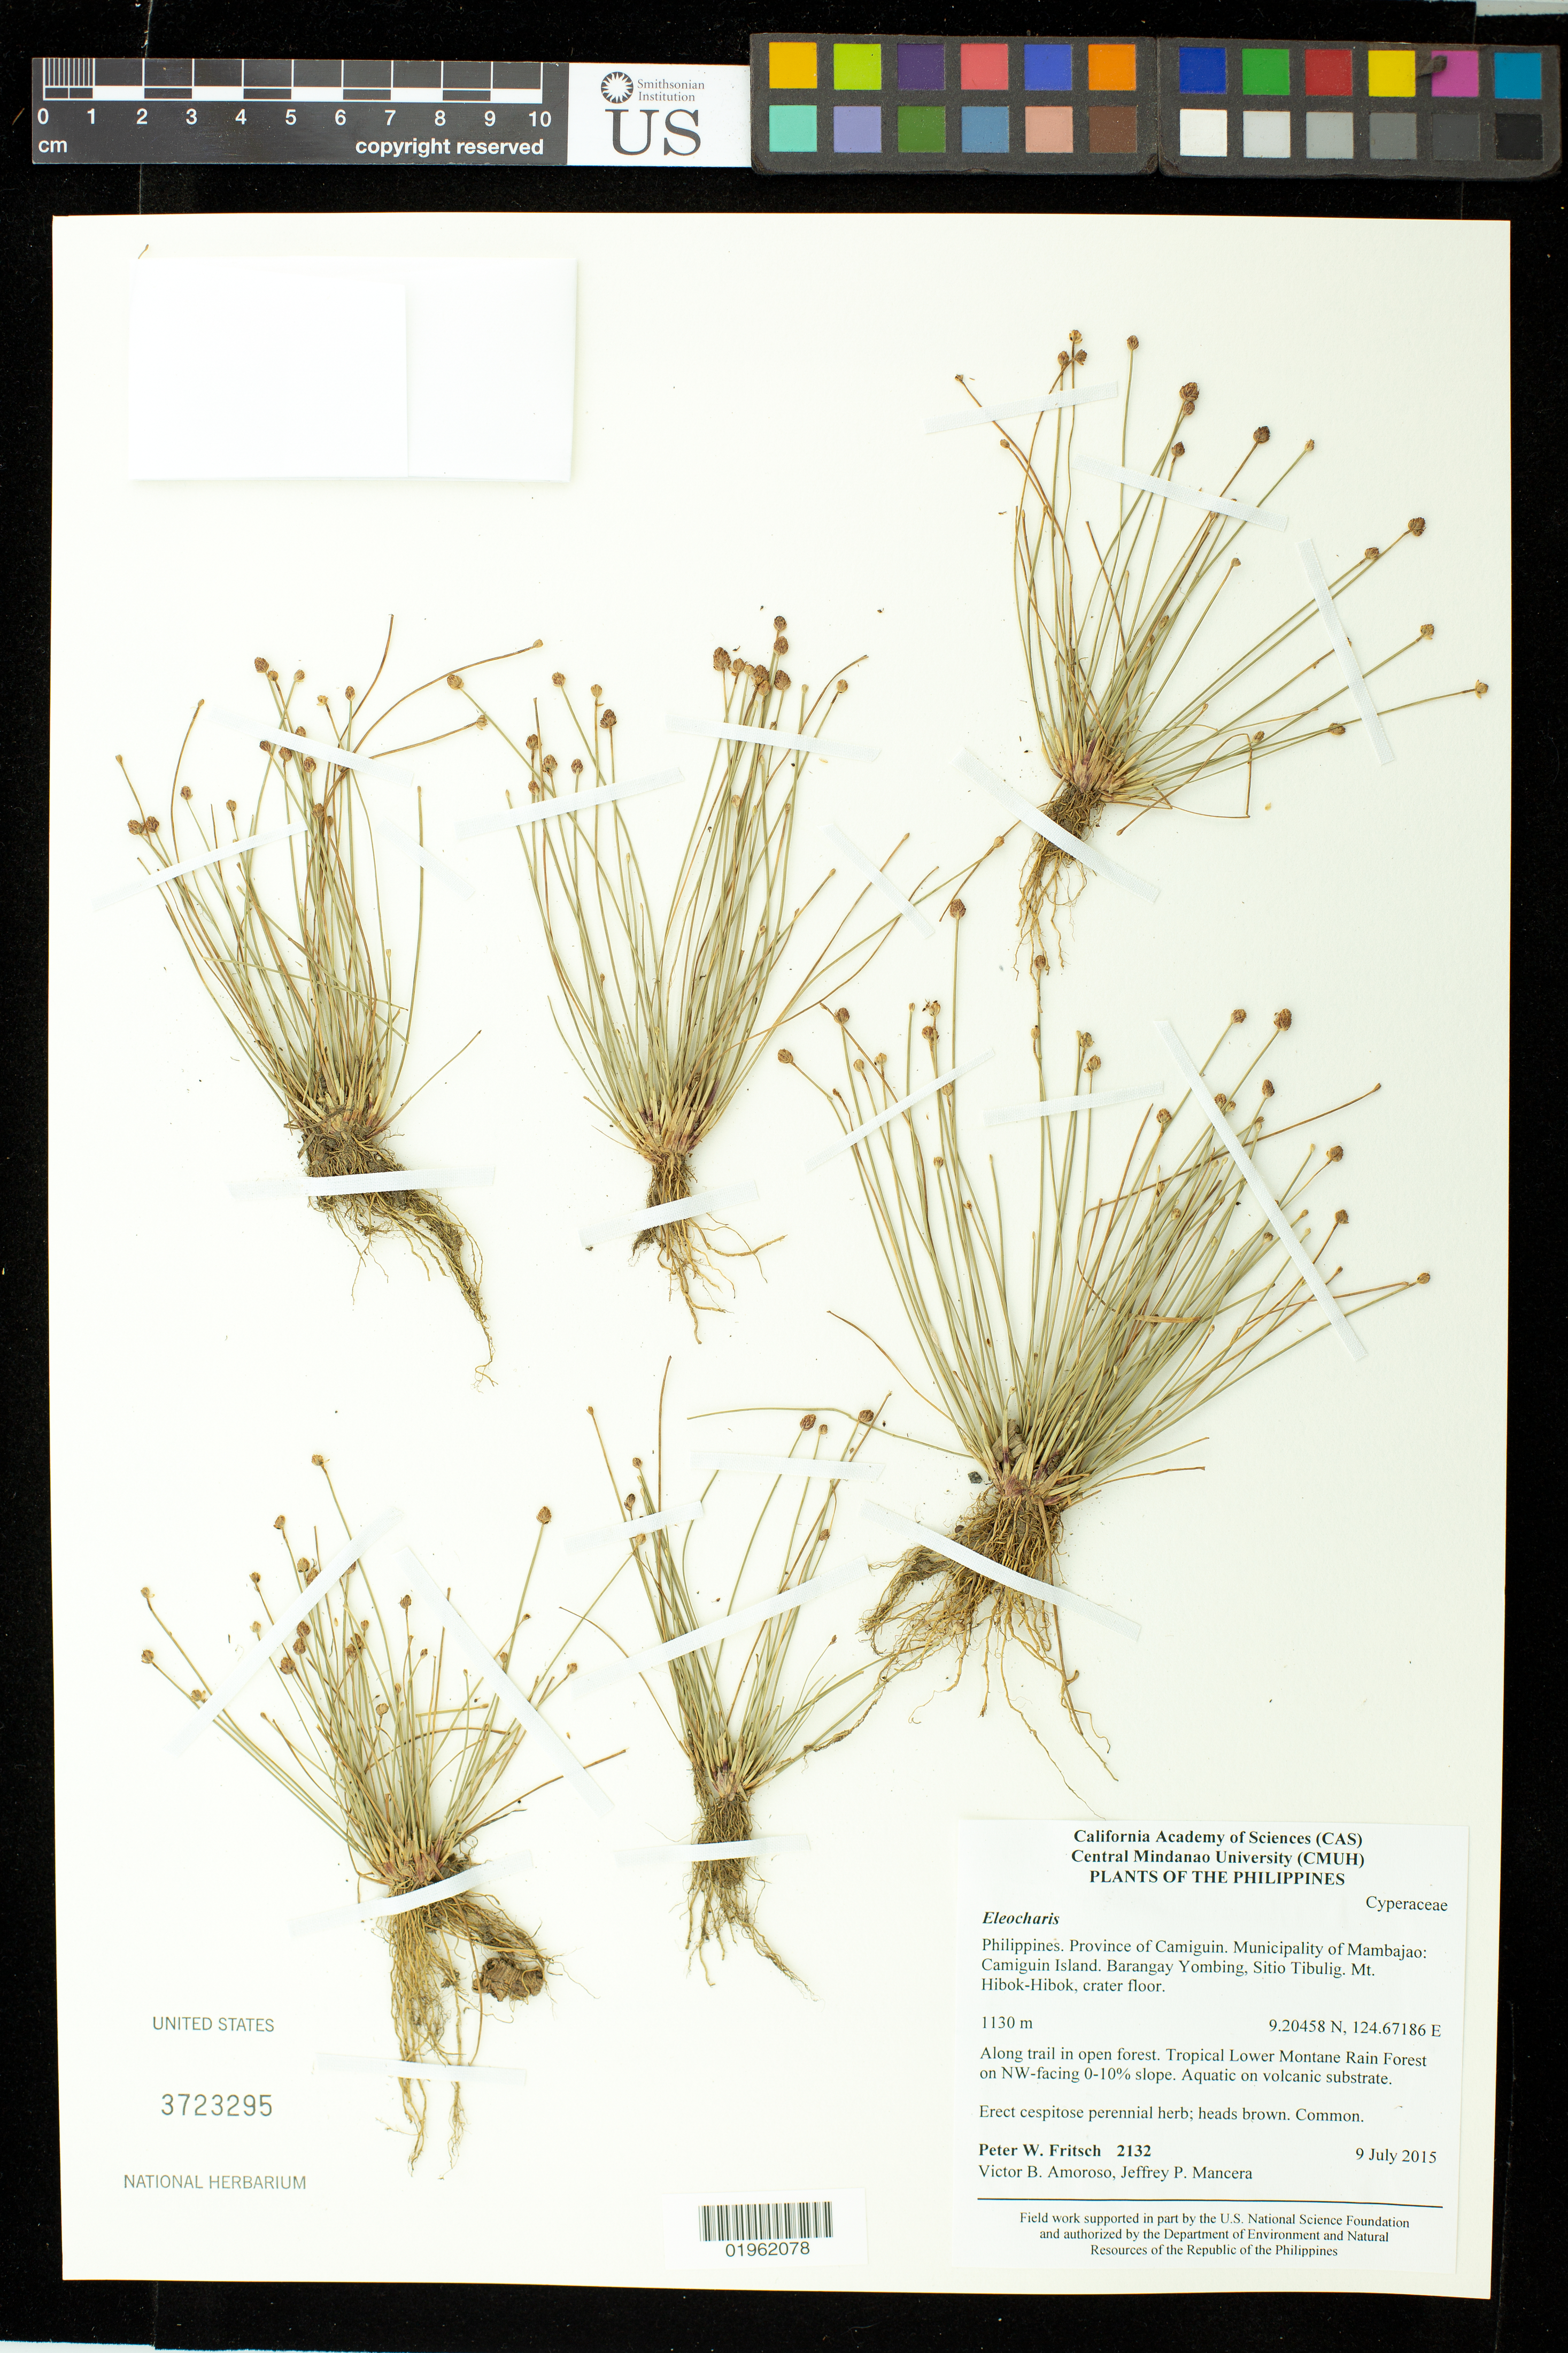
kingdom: Plantae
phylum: Tracheophyta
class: Liliopsida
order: Poales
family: Cyperaceae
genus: Eleocharis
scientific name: Eleocharis geniculata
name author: (L.) Roem. & Schult.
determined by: Strong, Mark T., (BOT), Smithsonian Institution - National Museum of Natural History (UNITED STATES)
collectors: P. W. Fritsch, V. Amoroso, J. Mancera & J. Opiso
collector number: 2132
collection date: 2015-07-09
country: Philippines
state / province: Northern Mindanao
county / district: Camiguin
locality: Camiguin Island. Barangay Yombing, Sitio Tibulig, Mt. Hibok-Hibok, crater floor.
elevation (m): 1130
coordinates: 9.20458 N, 124.67186 E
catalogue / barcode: US 3723295